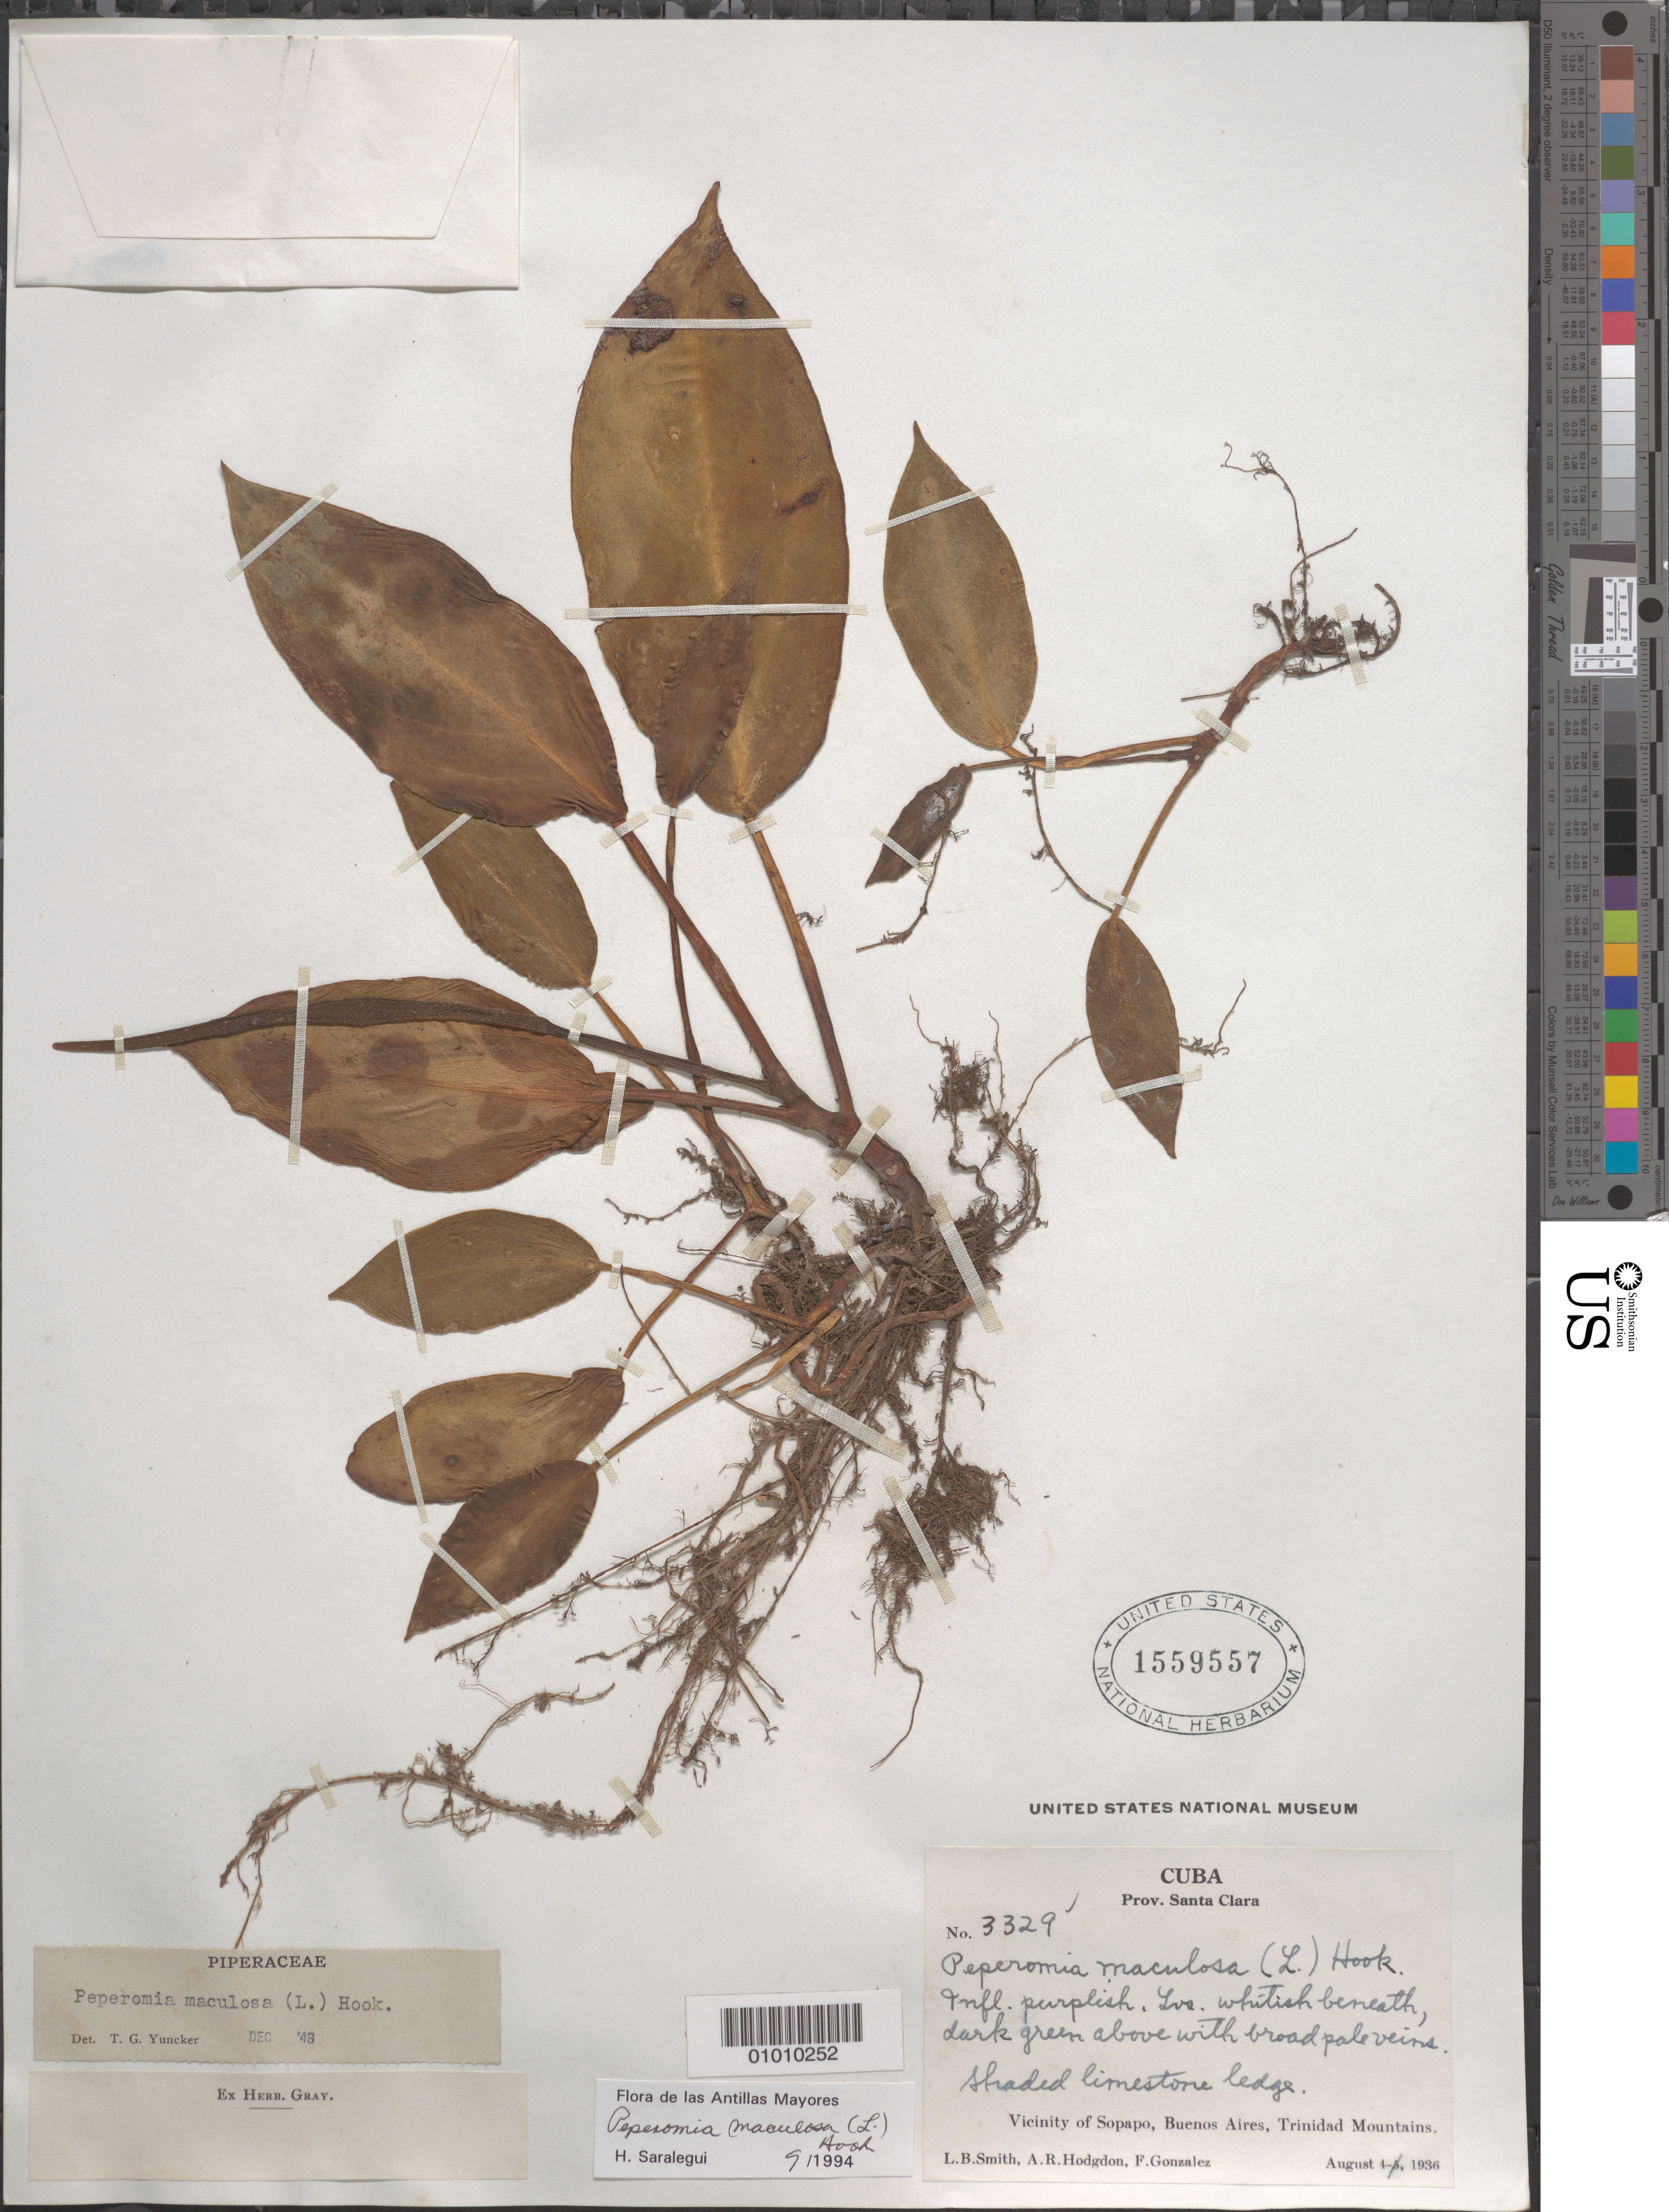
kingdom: Plantae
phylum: Tracheophyta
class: Magnoliopsida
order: Piperales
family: Piperaceae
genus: Peperomia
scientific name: Peperomia maculosa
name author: (L.) Hook.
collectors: L. Smith, A. R. Hodgdon & F. Gonzalez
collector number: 3329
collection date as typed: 04 Aug 1936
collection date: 1936-08-04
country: Cuba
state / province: Villa Clara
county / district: Santa Clara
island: Cuba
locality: Shaded limestone ledges in vicinity of Sopapo, Buenos Aires, Trinidad Mts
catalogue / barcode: US 1559557